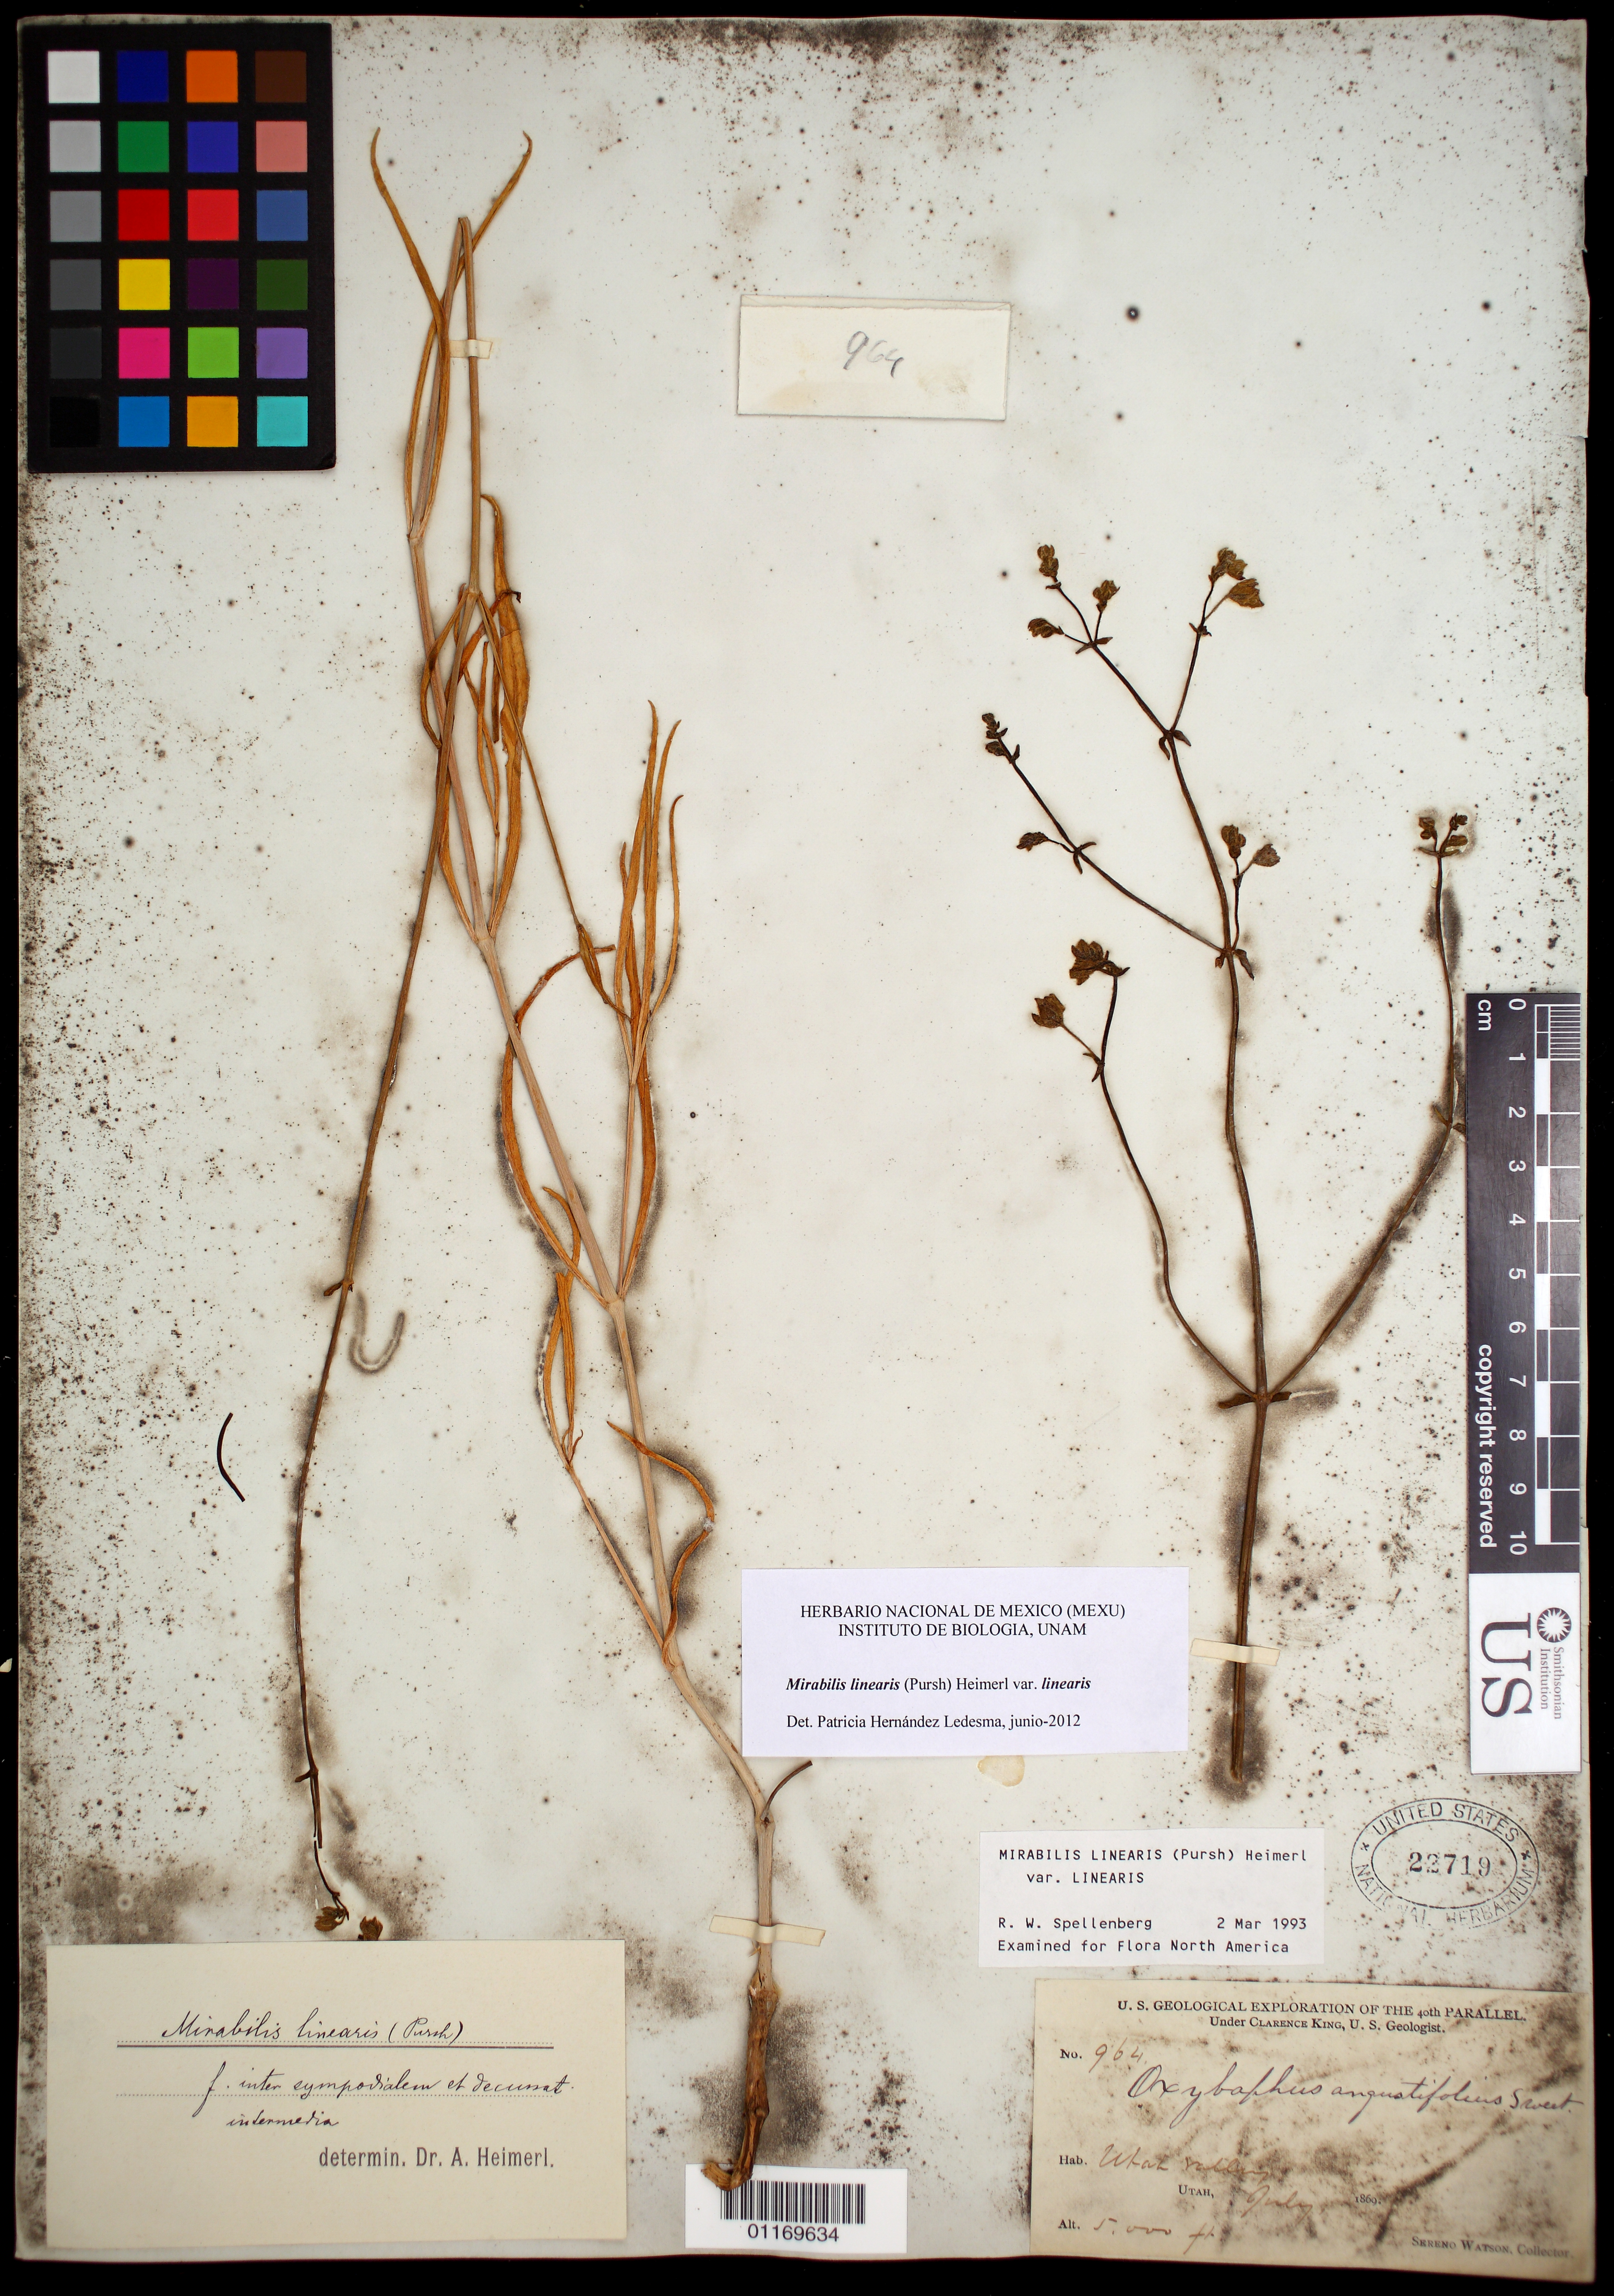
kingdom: Plantae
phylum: Tracheophyta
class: Magnoliopsida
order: Caryophyllales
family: Nyctaginaceae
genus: Mirabilis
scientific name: Mirabilis linearis var. linearis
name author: (Pursh) Heimerl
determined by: Hernández-Ledesma, Patricia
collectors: S. Watson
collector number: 964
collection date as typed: Jul 1869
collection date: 1869-07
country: United States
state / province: Utah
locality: Utah Valley.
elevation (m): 1524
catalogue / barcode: US 23719